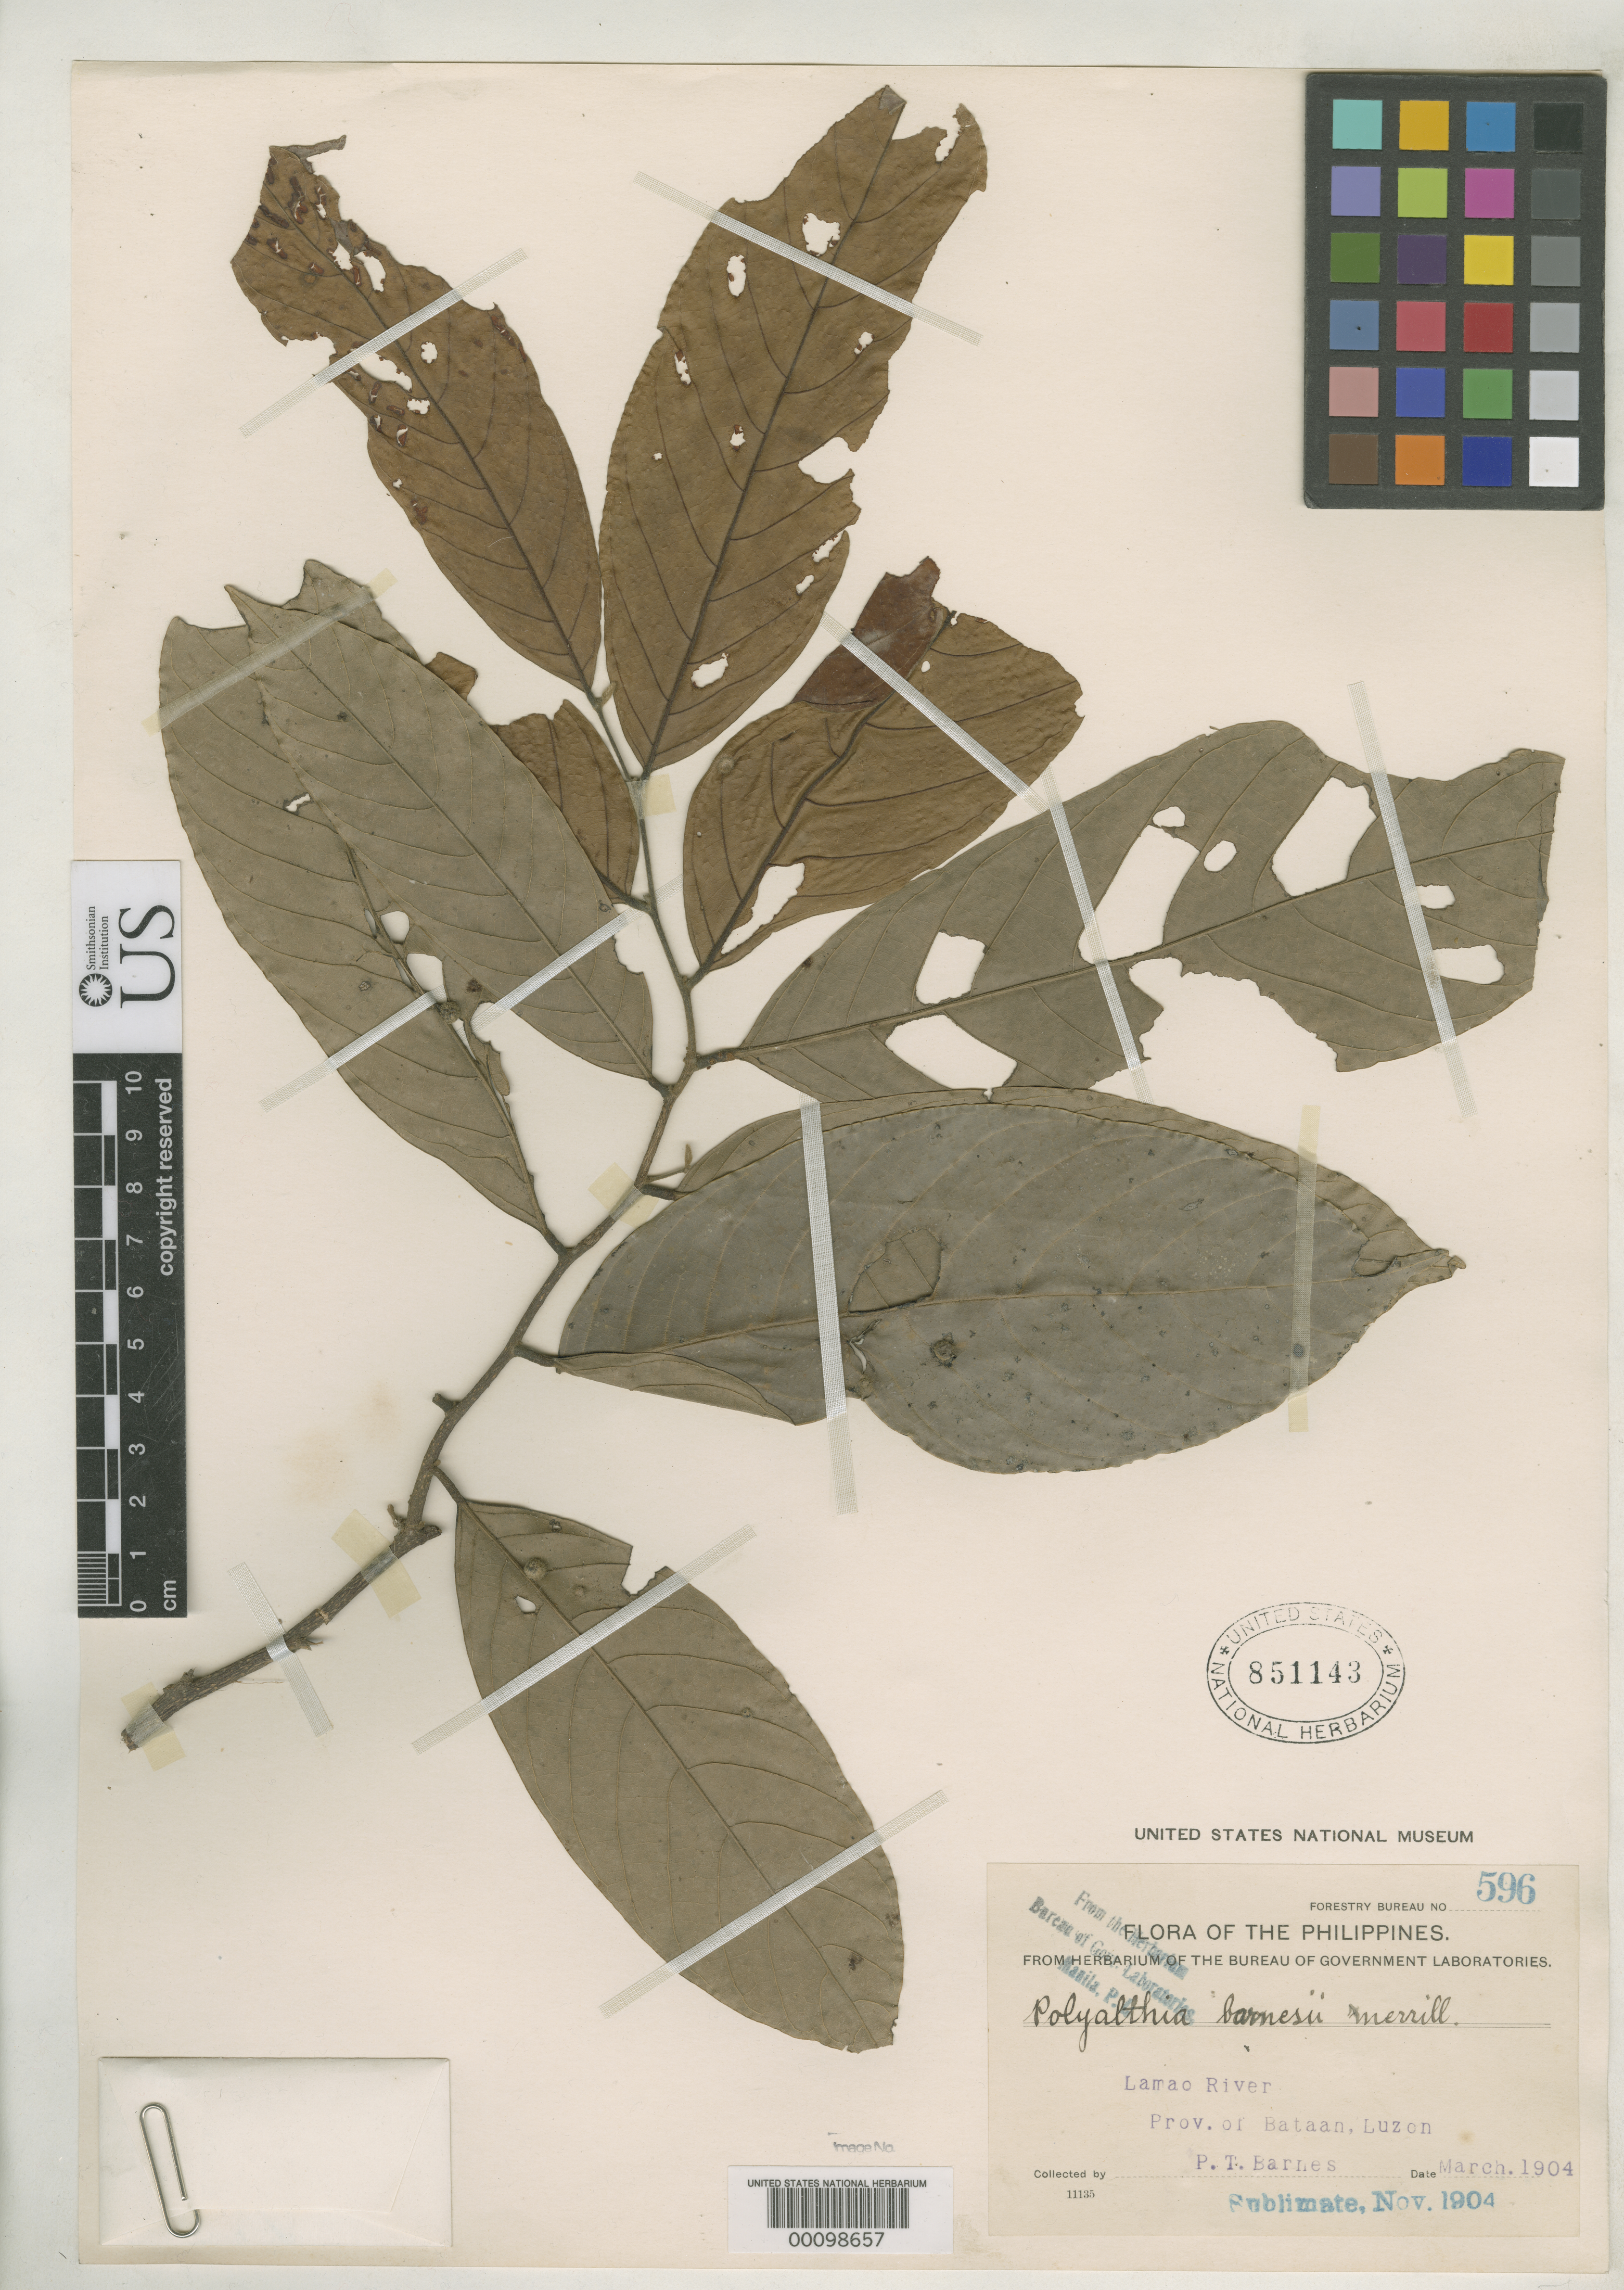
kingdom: Plantae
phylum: Tracheophyta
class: Magnoliopsida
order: Magnoliales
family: Annonaceae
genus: Polyalthia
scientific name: Polyalthia barnesii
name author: Merr.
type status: Isotype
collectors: P. Barnes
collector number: For. Bur. 596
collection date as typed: Mar 1904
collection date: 1904-03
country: Philippines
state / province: Central Luzon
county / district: Bataan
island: Luzon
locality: Lamao River, Prov. of Bataan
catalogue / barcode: US 851143